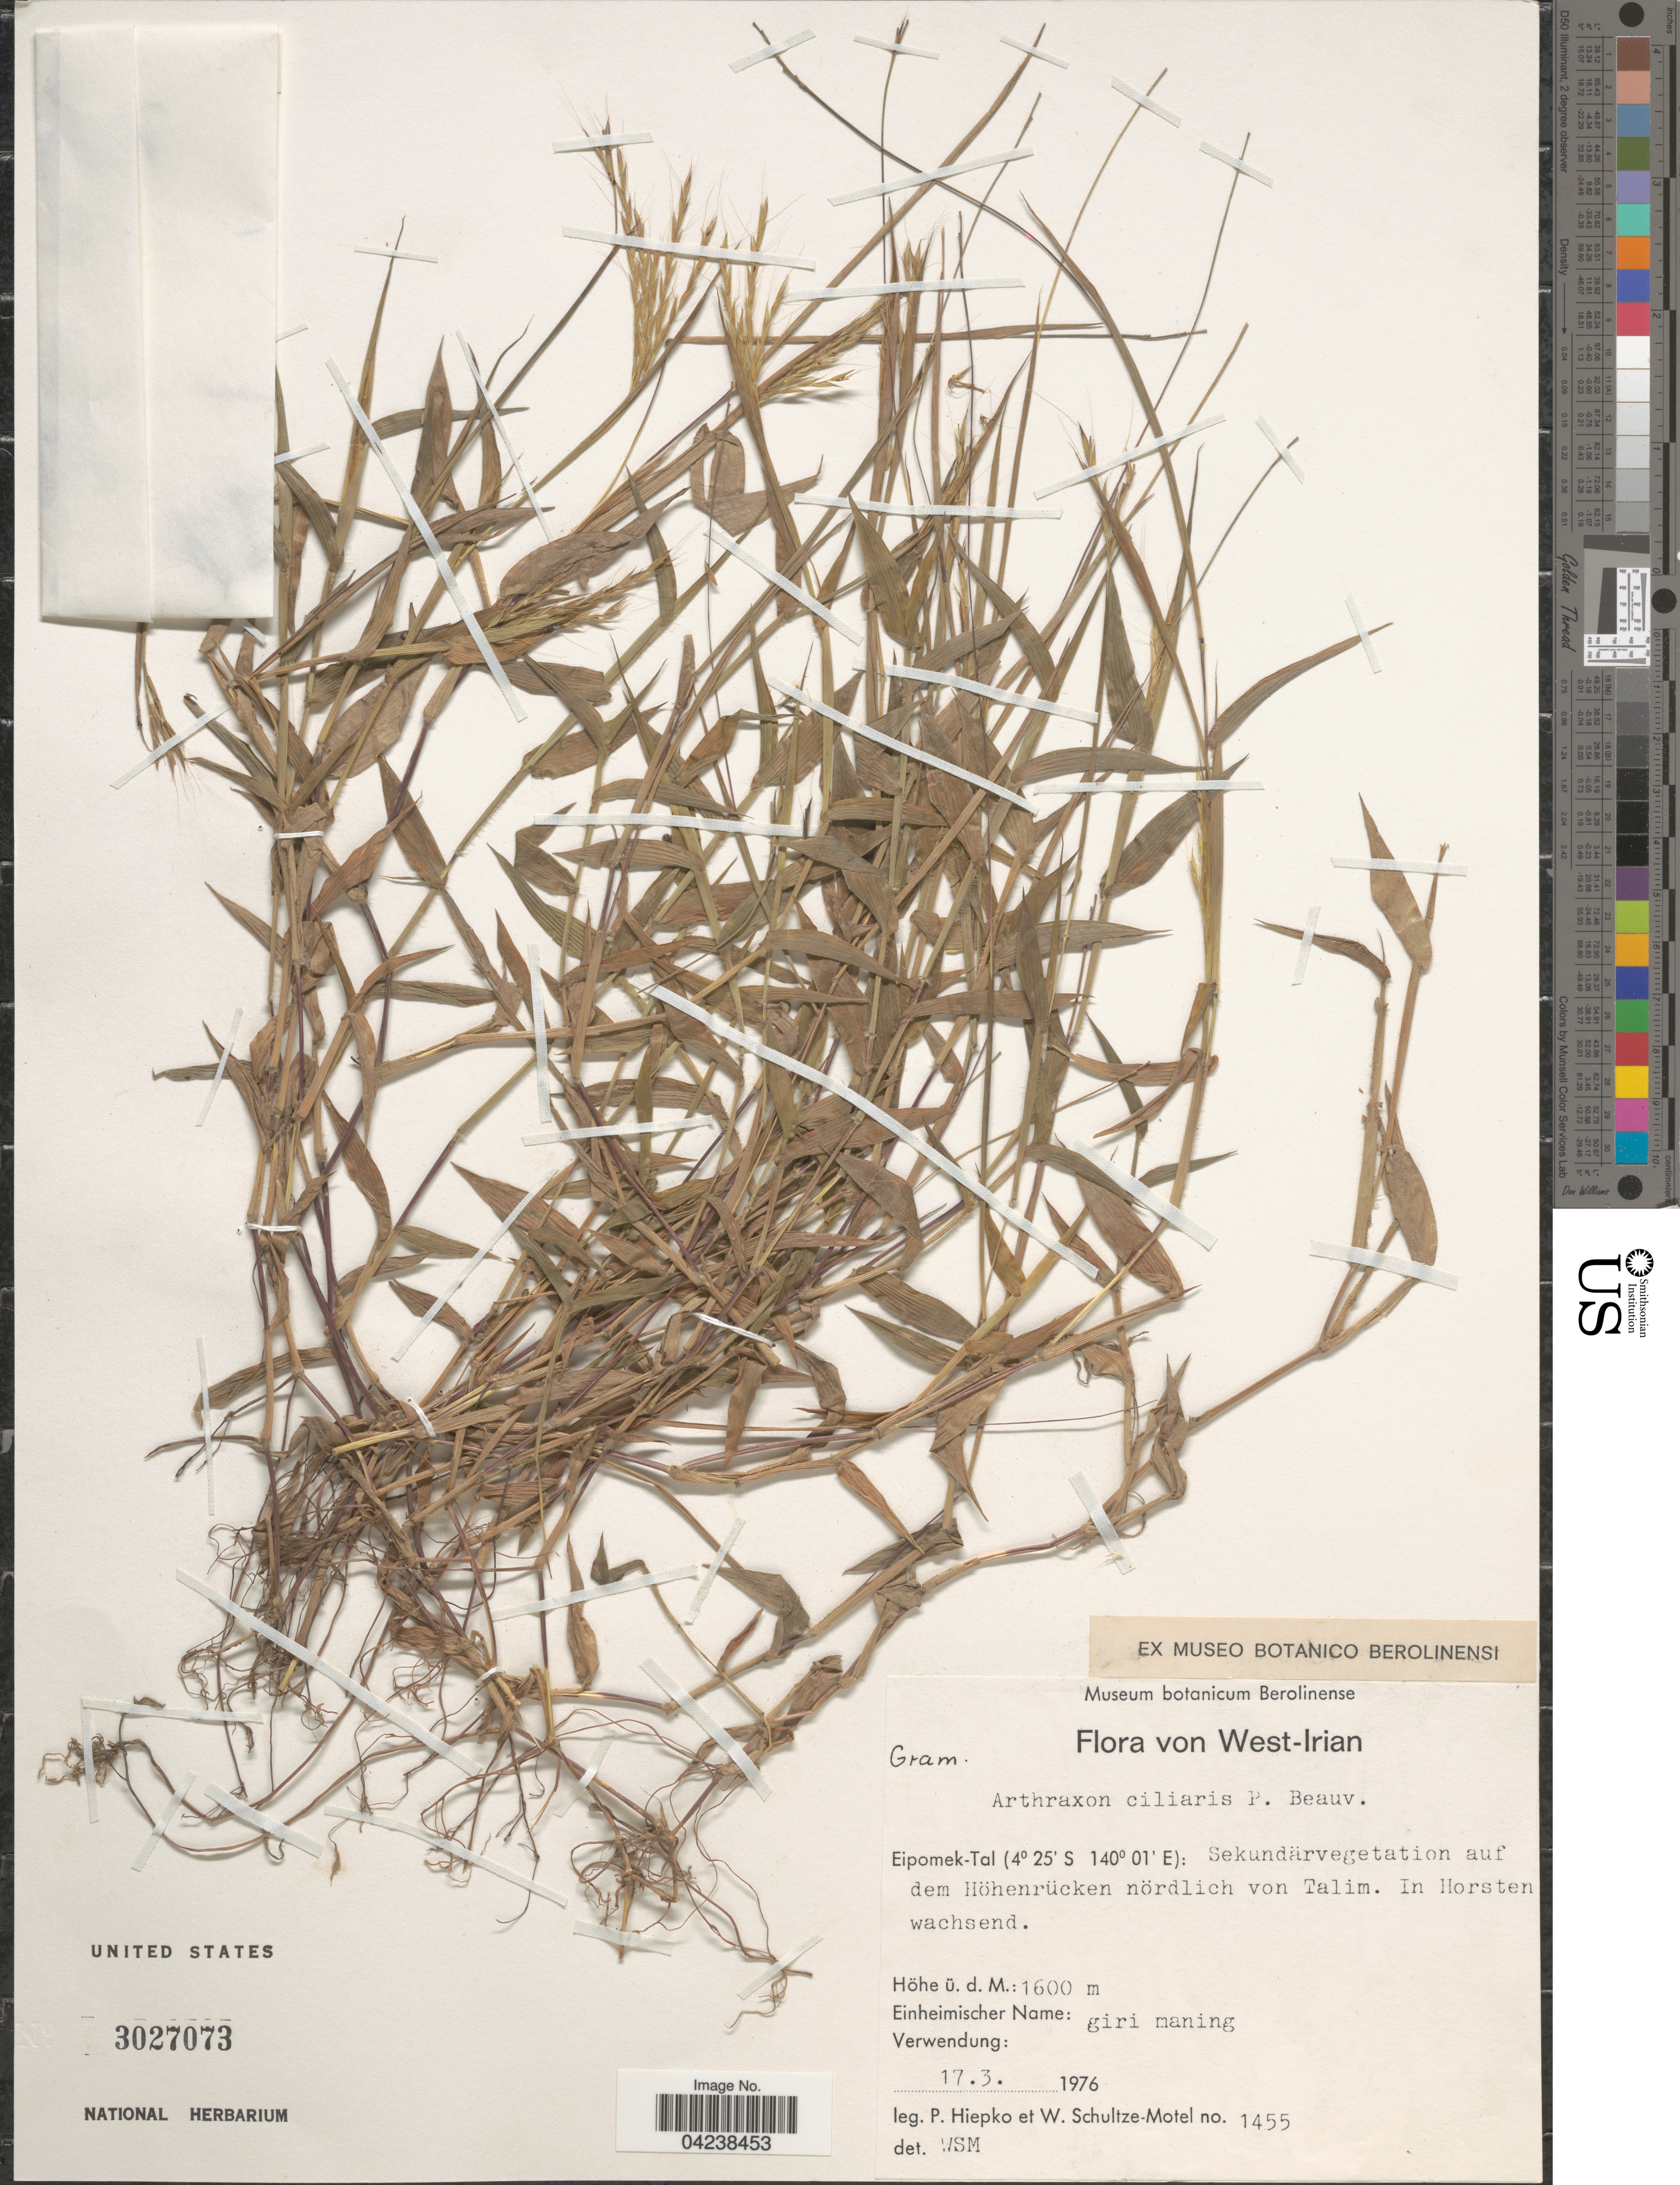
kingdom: Plantae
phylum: Tracheophyta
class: Liliopsida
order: Poales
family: Poaceae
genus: Arthraxon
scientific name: Arthraxon hispidus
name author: (Thunb.) Makino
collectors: P. H. Hiepko & W. Schultze-Motel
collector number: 1455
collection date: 1976-03-17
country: Indonesia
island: New Guinea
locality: West-Irian. Eipomek-Tal: Sekundärvegetation auf dem Höhenrücken nördlich von Talim. In Horsten wachsend.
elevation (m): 1600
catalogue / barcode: US 3027073